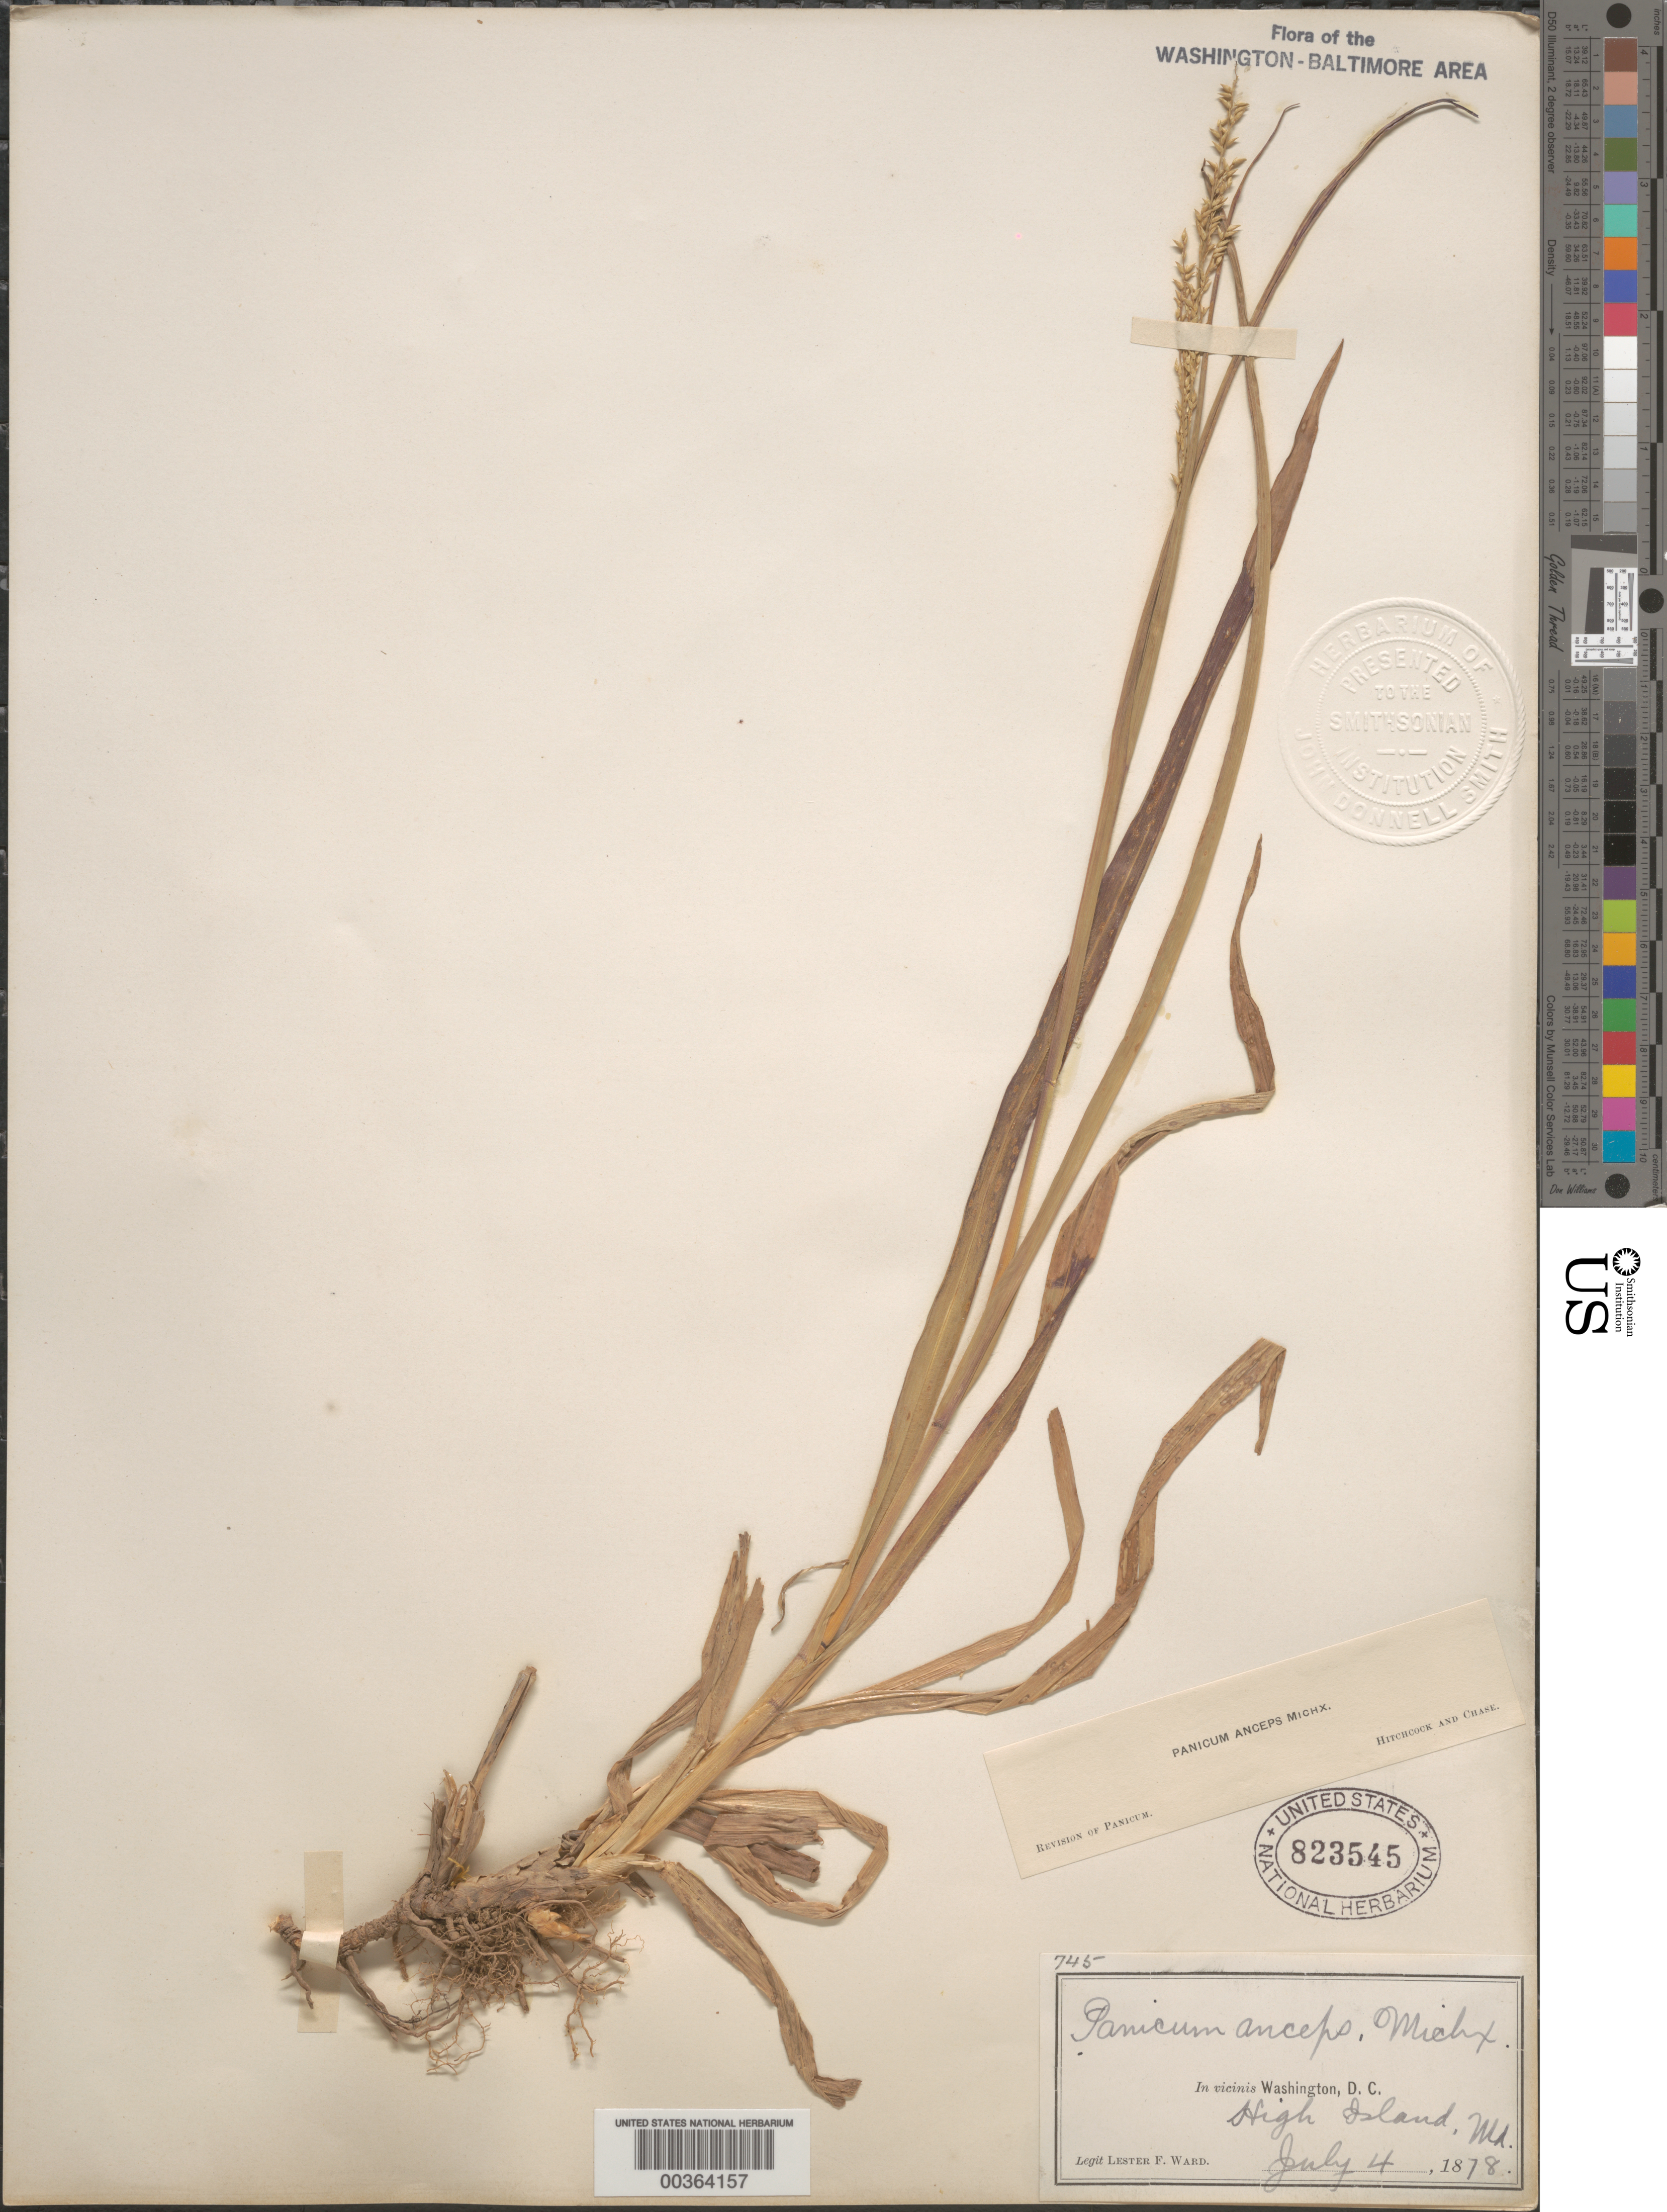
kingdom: Plantae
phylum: Tracheophyta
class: Liliopsida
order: Poales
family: Poaceae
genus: Coleataenia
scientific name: Coleataenia anceps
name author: (Michx.) Soreng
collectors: L. F. Ward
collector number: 745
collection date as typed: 04 Jul 1878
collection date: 1878-07-04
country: United States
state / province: Maryland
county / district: Montgomery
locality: High Island C. & O. Canal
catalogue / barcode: US 823545